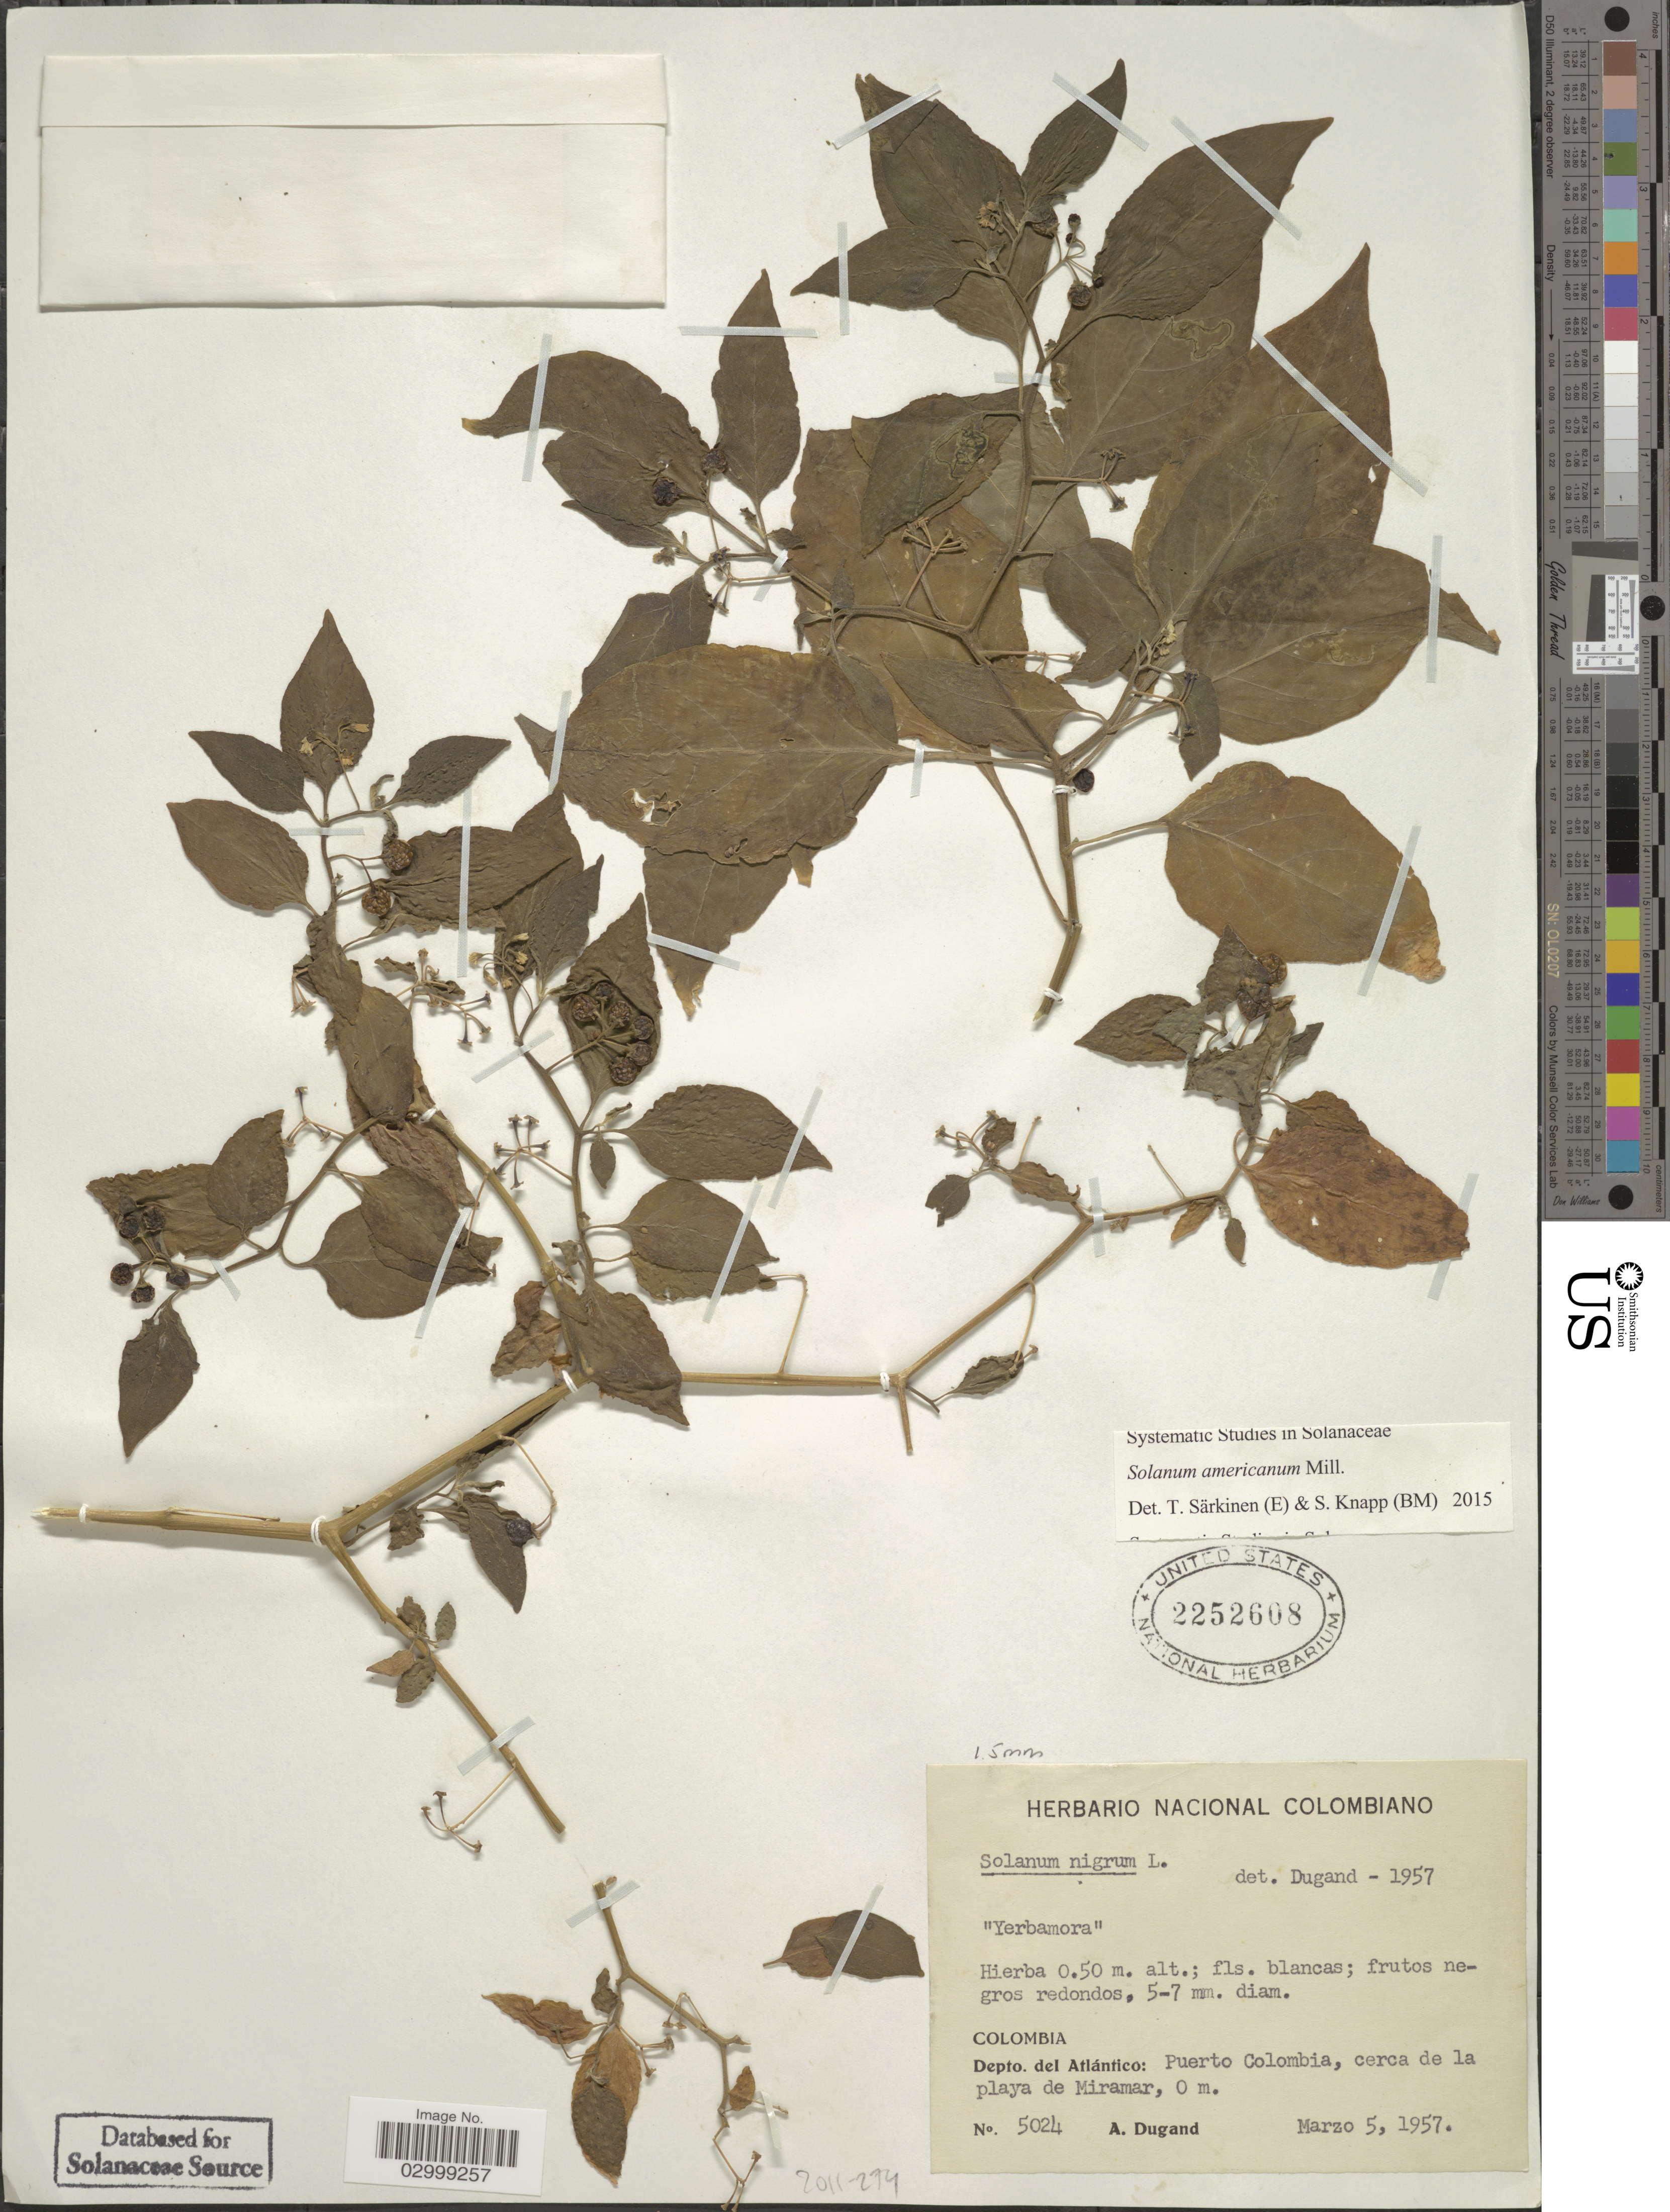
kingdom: Plantae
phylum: Tracheophyta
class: Magnoliopsida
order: Solanales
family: Solanaceae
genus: Solanum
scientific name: Solanum americanum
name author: Mill.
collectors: A. Dugand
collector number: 5024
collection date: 1957-03-05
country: Colombia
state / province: Atlántico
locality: Depto. del Atlántico: Puerto Colombia, cerca de la playa de Miramar.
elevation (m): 0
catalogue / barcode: US 2252608